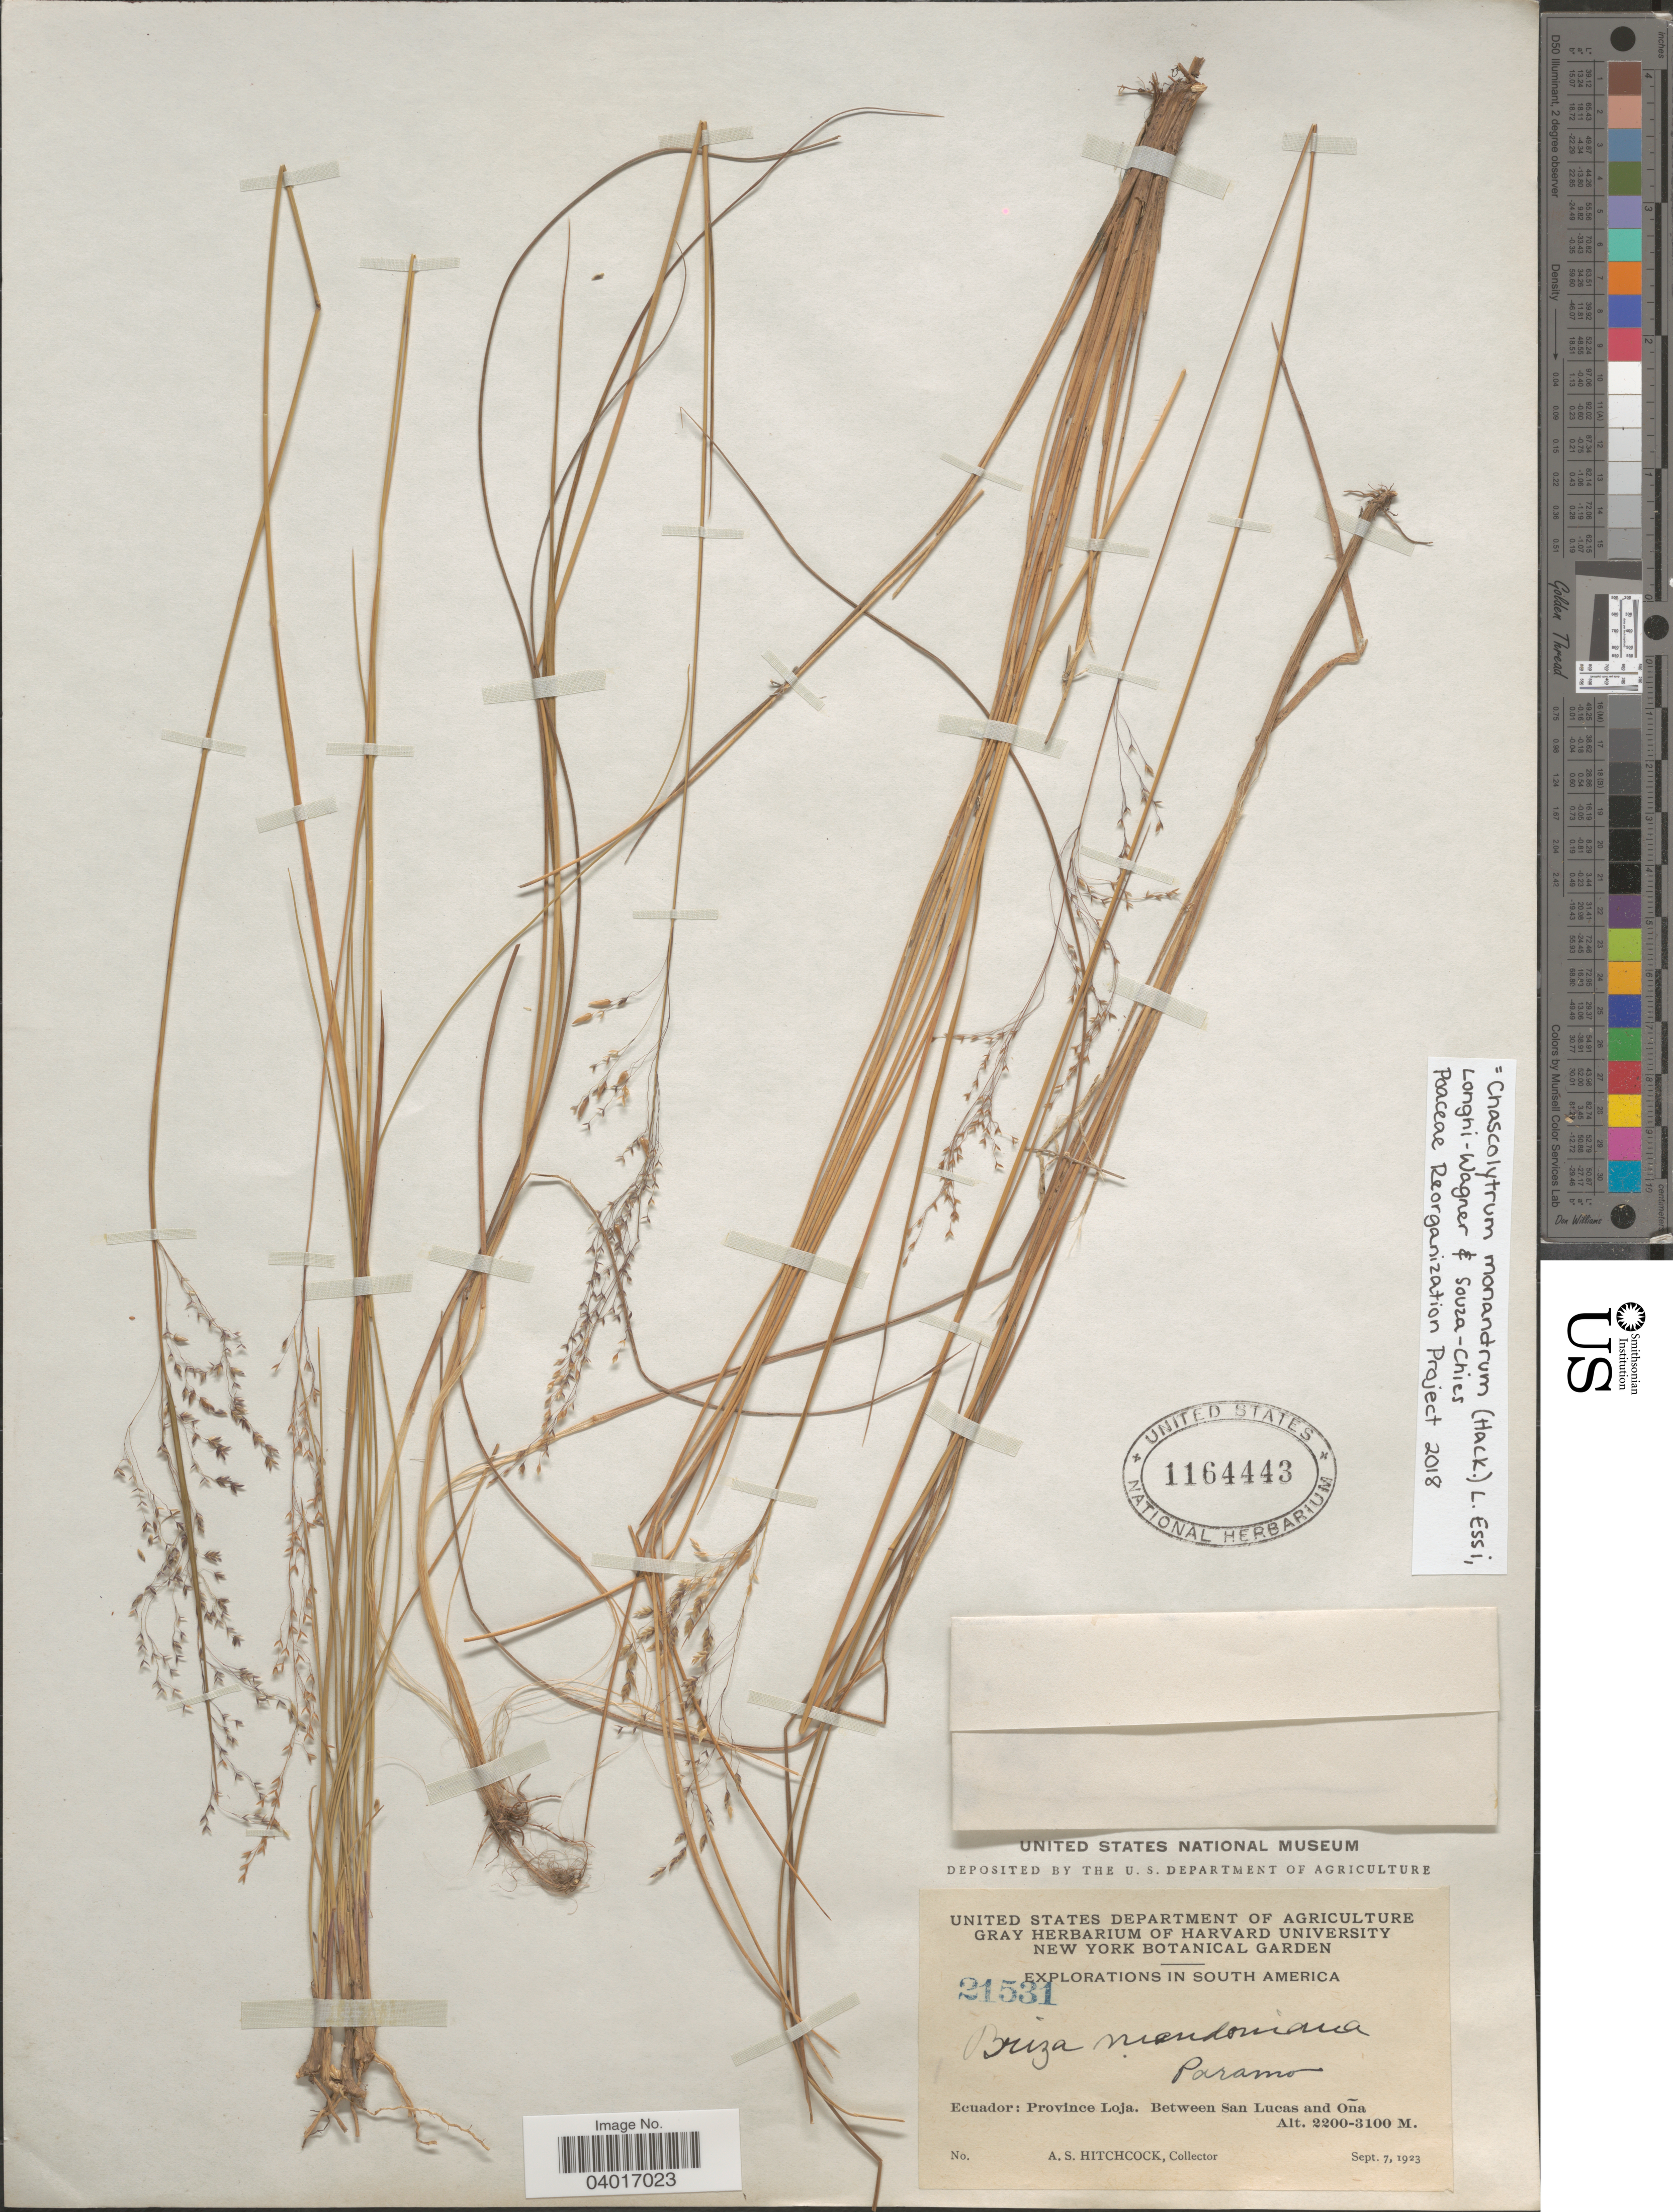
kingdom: Plantae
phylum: Tracheophyta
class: Liliopsida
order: Poales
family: Poaceae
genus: Chascolytrum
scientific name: Chascolytrum monandrum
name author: (Hack.) L. Essi et al.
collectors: A. S. Hitchcock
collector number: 21531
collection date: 1923-09-07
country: Ecuador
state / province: Loja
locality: Paramo. Between San Lucas and Oña.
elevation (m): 2200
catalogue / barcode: US 1164443